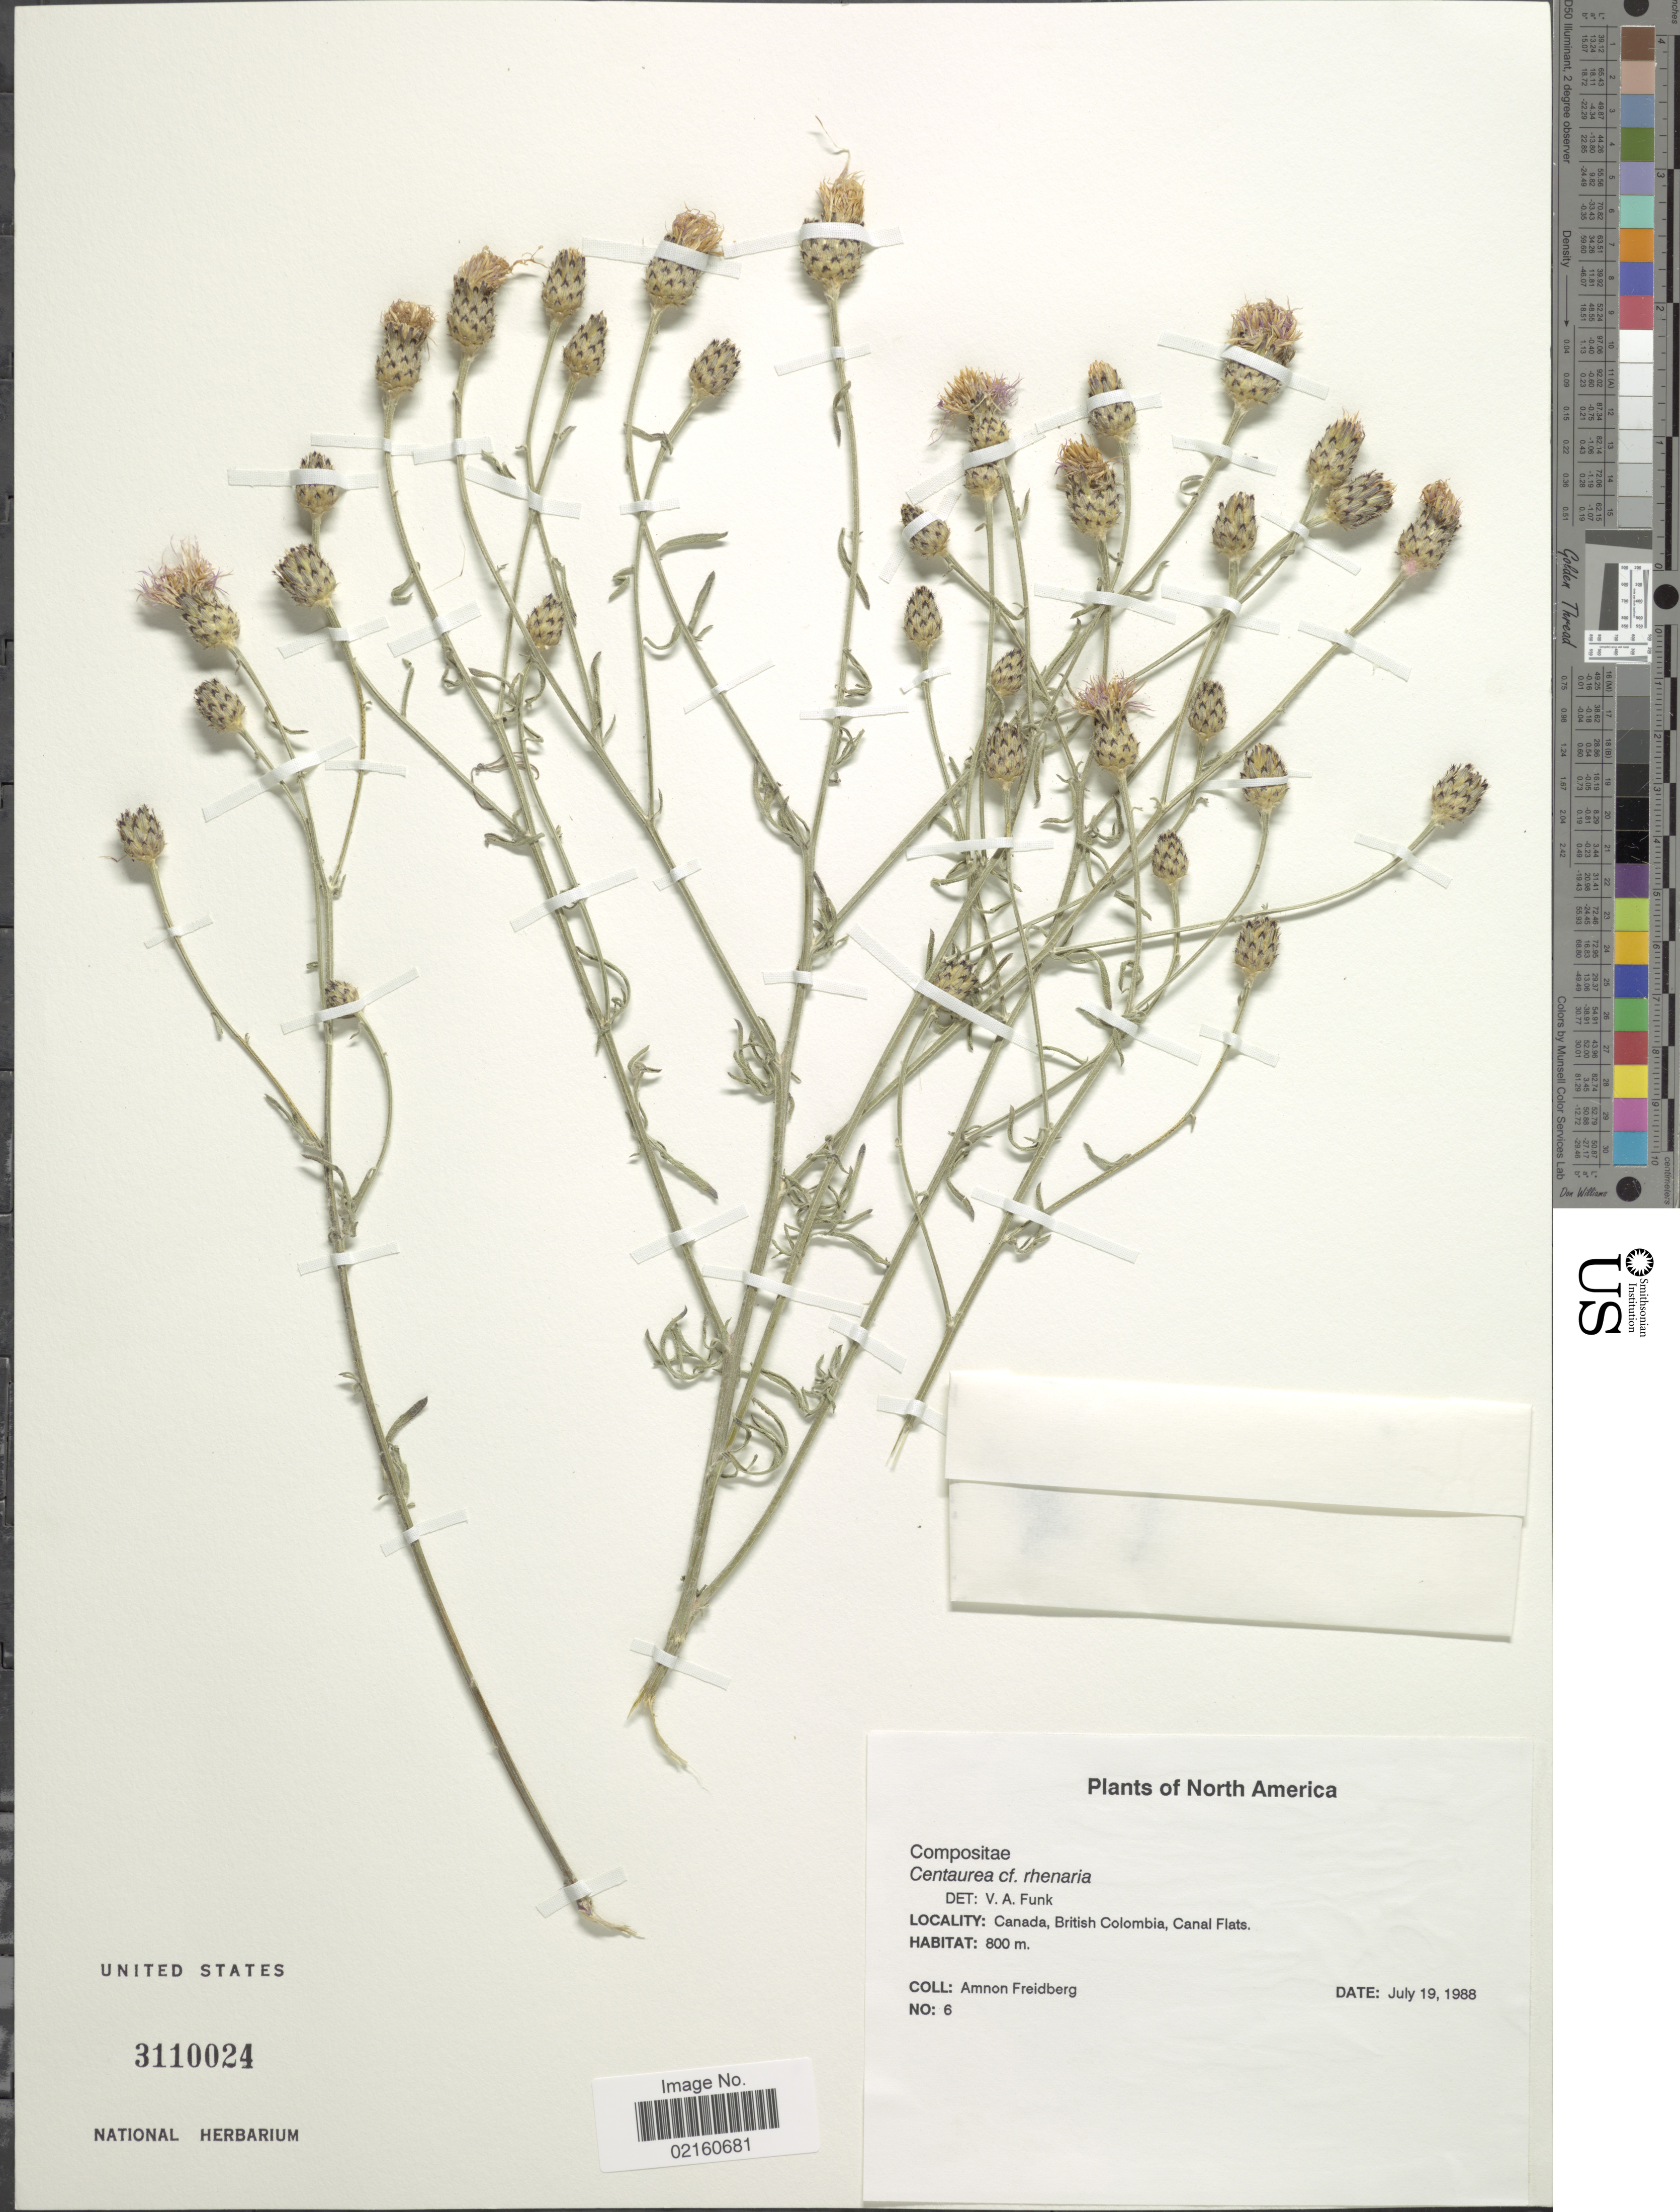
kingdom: Plantae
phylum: Tracheophyta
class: Magnoliopsida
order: Asterales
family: Asteraceae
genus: Centaurea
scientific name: Centaurea stoebe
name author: L.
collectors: A. Freidberg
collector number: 6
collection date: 1988-07-19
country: Canada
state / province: British Columbia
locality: North America, Canal Flats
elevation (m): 800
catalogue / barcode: US 3110024